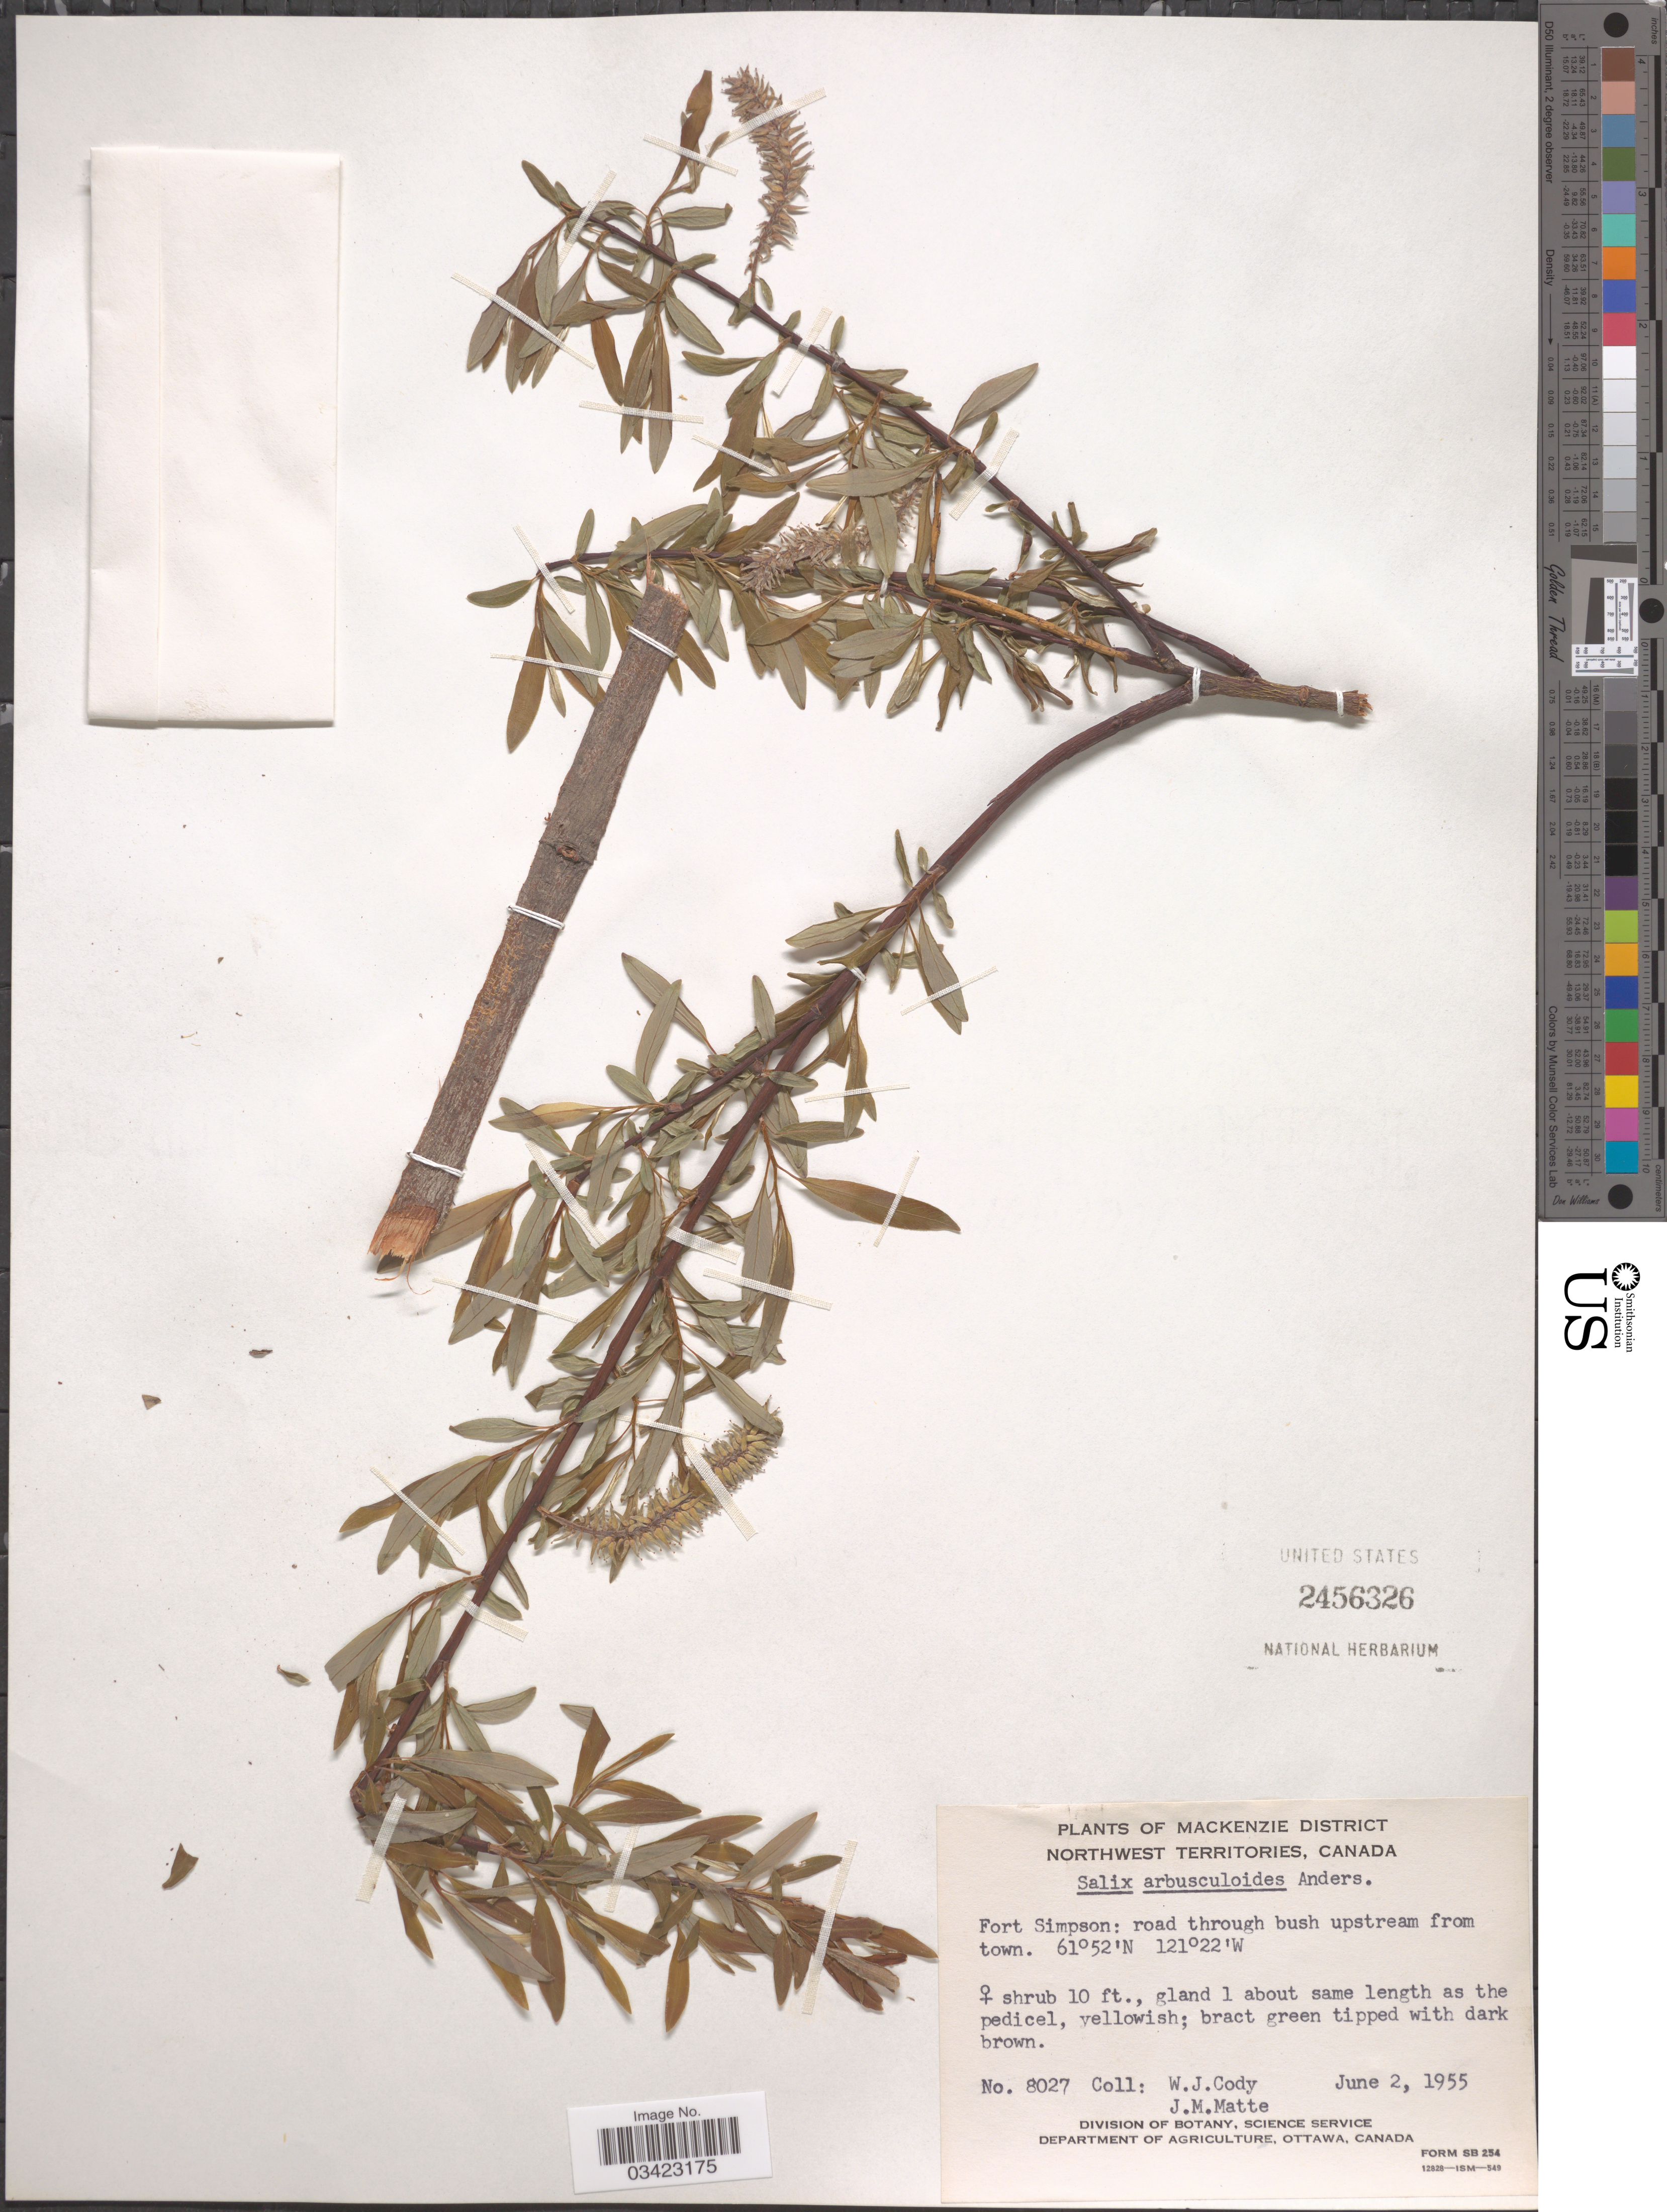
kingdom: Plantae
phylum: Tracheophyta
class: Magnoliopsida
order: Malpighiales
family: Salicaceae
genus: Salix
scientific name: Salix arbusculoides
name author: Andersson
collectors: W. Cody & J. Matte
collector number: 8027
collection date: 1955-06-02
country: Canada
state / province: Northwest Territories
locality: Mackenzie District. Fort Simpson: road through bush upstream from town.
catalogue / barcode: US 2456326